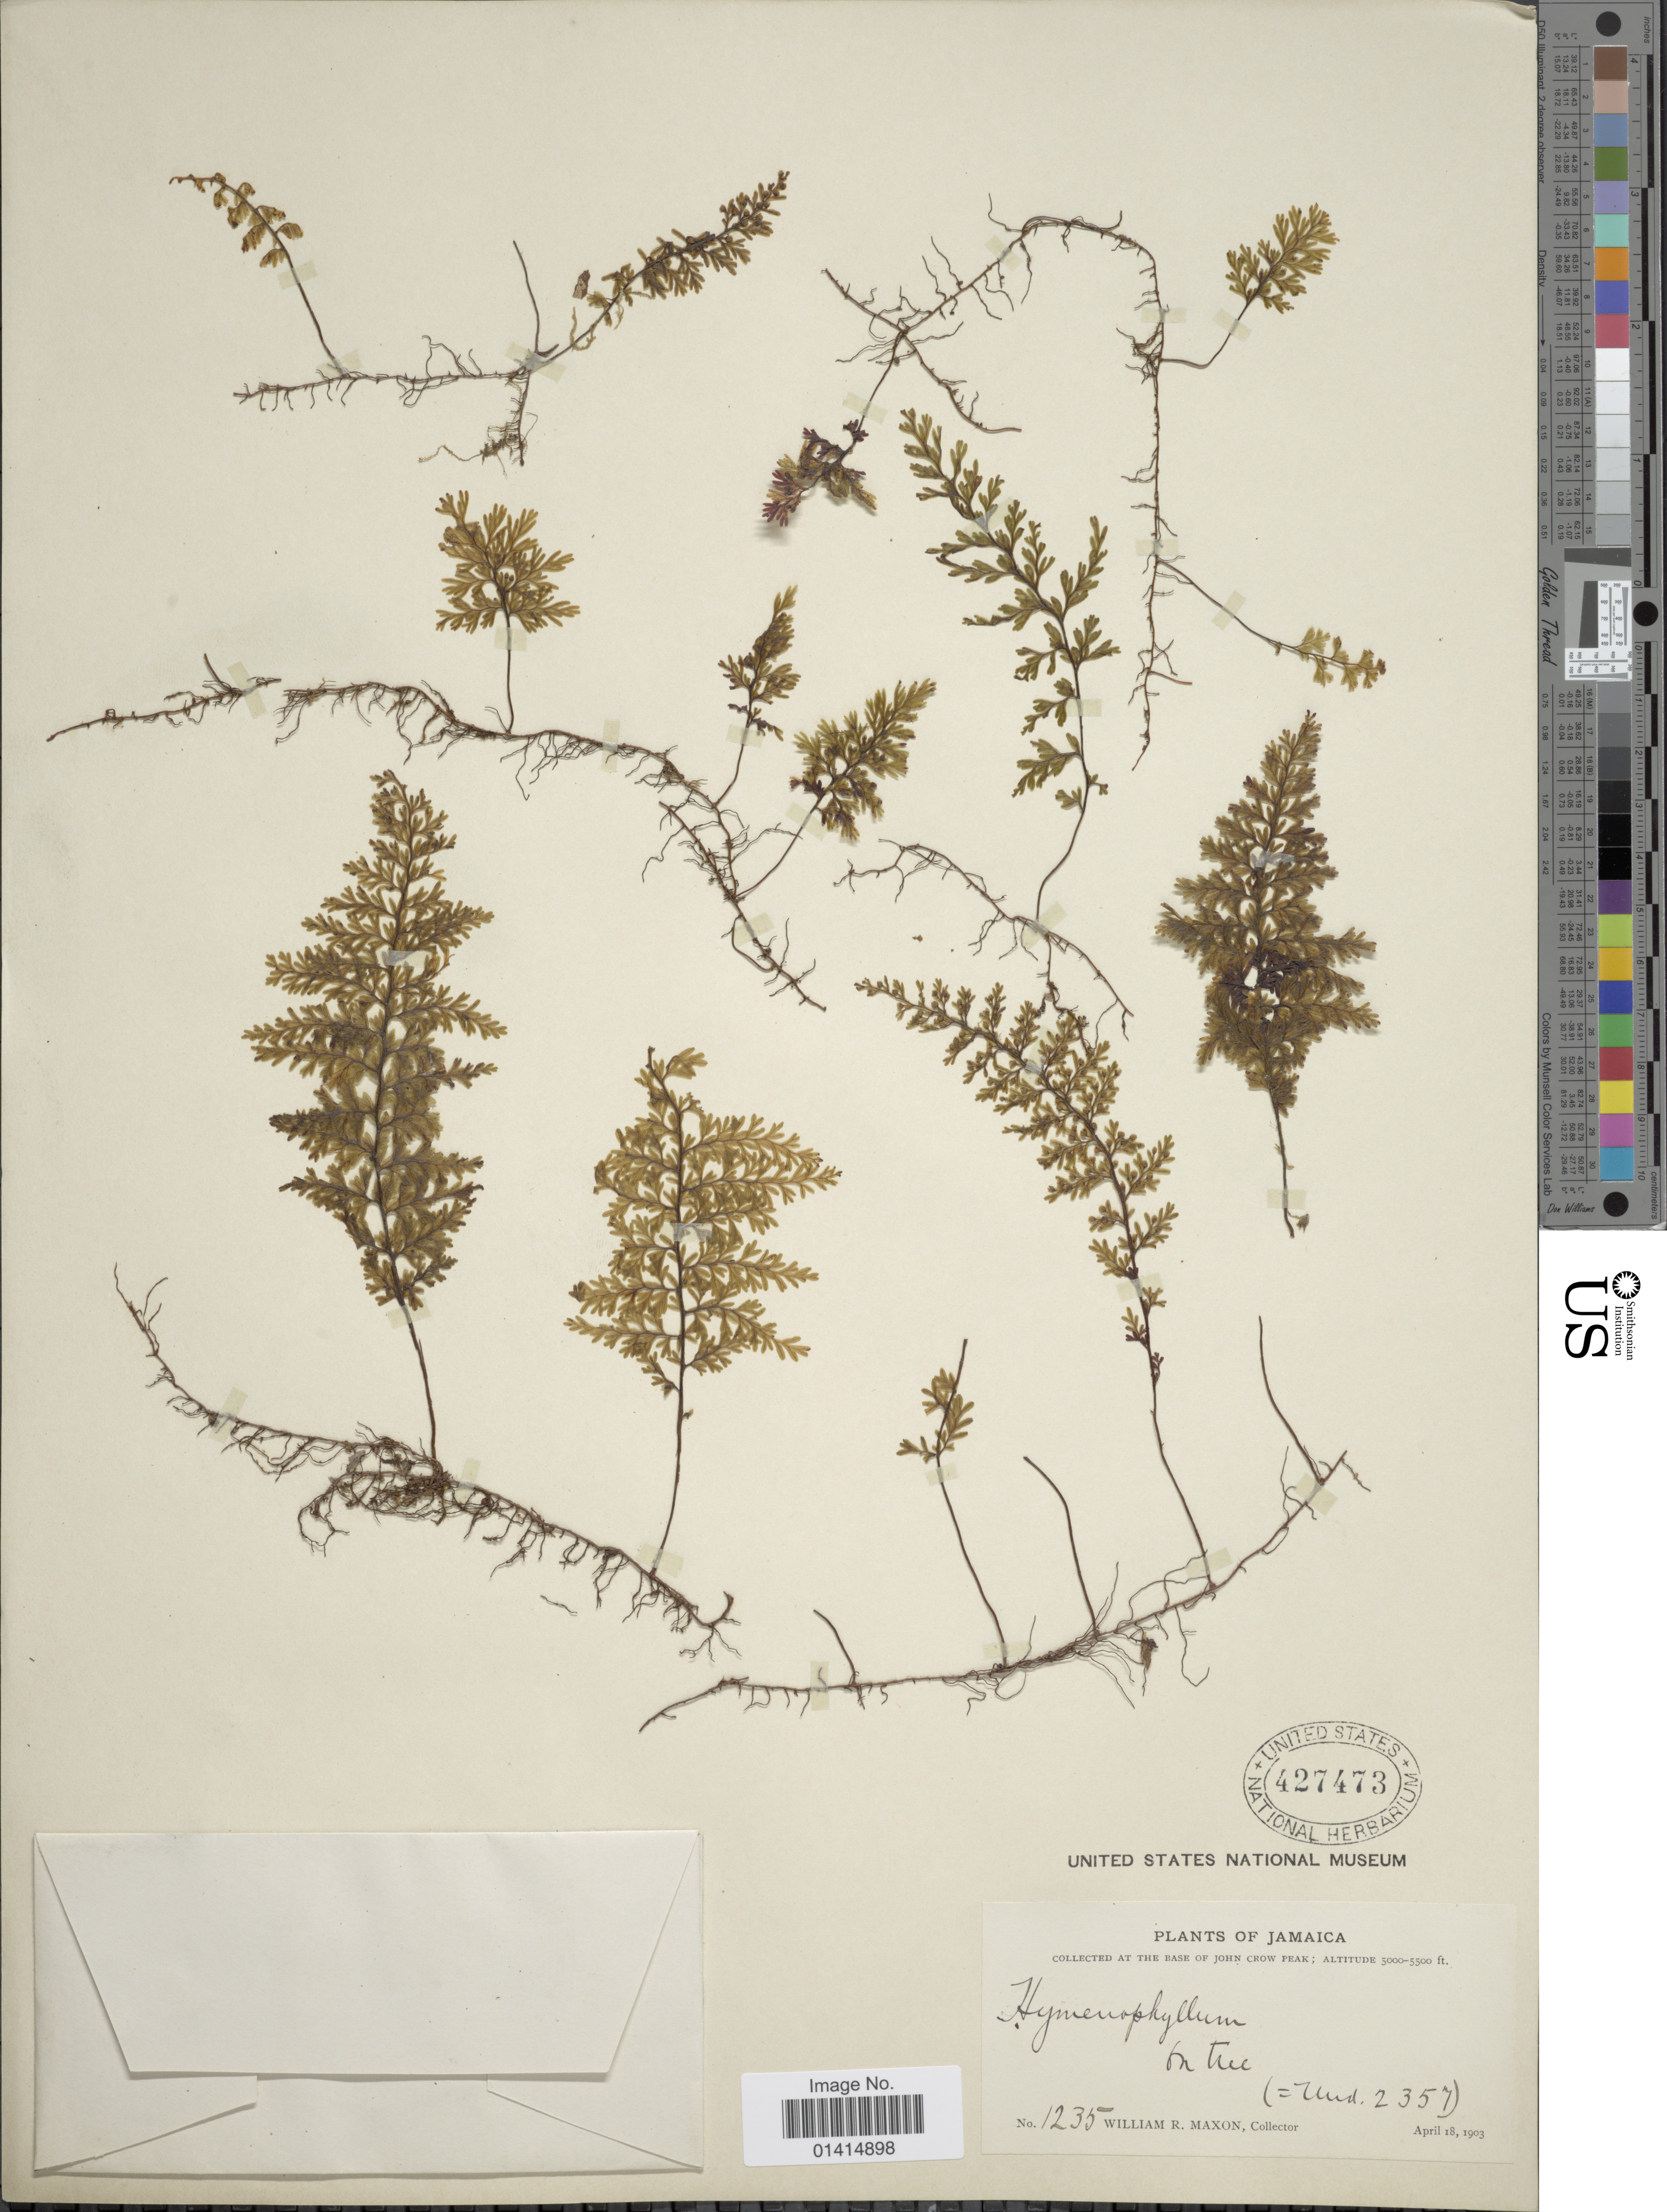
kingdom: Plantae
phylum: Tracheophyta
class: Polypodiopsida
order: Hymenophyllales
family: Hymenophyllaceae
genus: Hymenophyllum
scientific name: Hymenophyllum axillare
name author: Sw.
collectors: W. R. Maxon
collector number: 1235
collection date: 1903-04-18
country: Jamaica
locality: On tree at the base of John Crow Peak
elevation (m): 1524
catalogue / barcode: US 427473